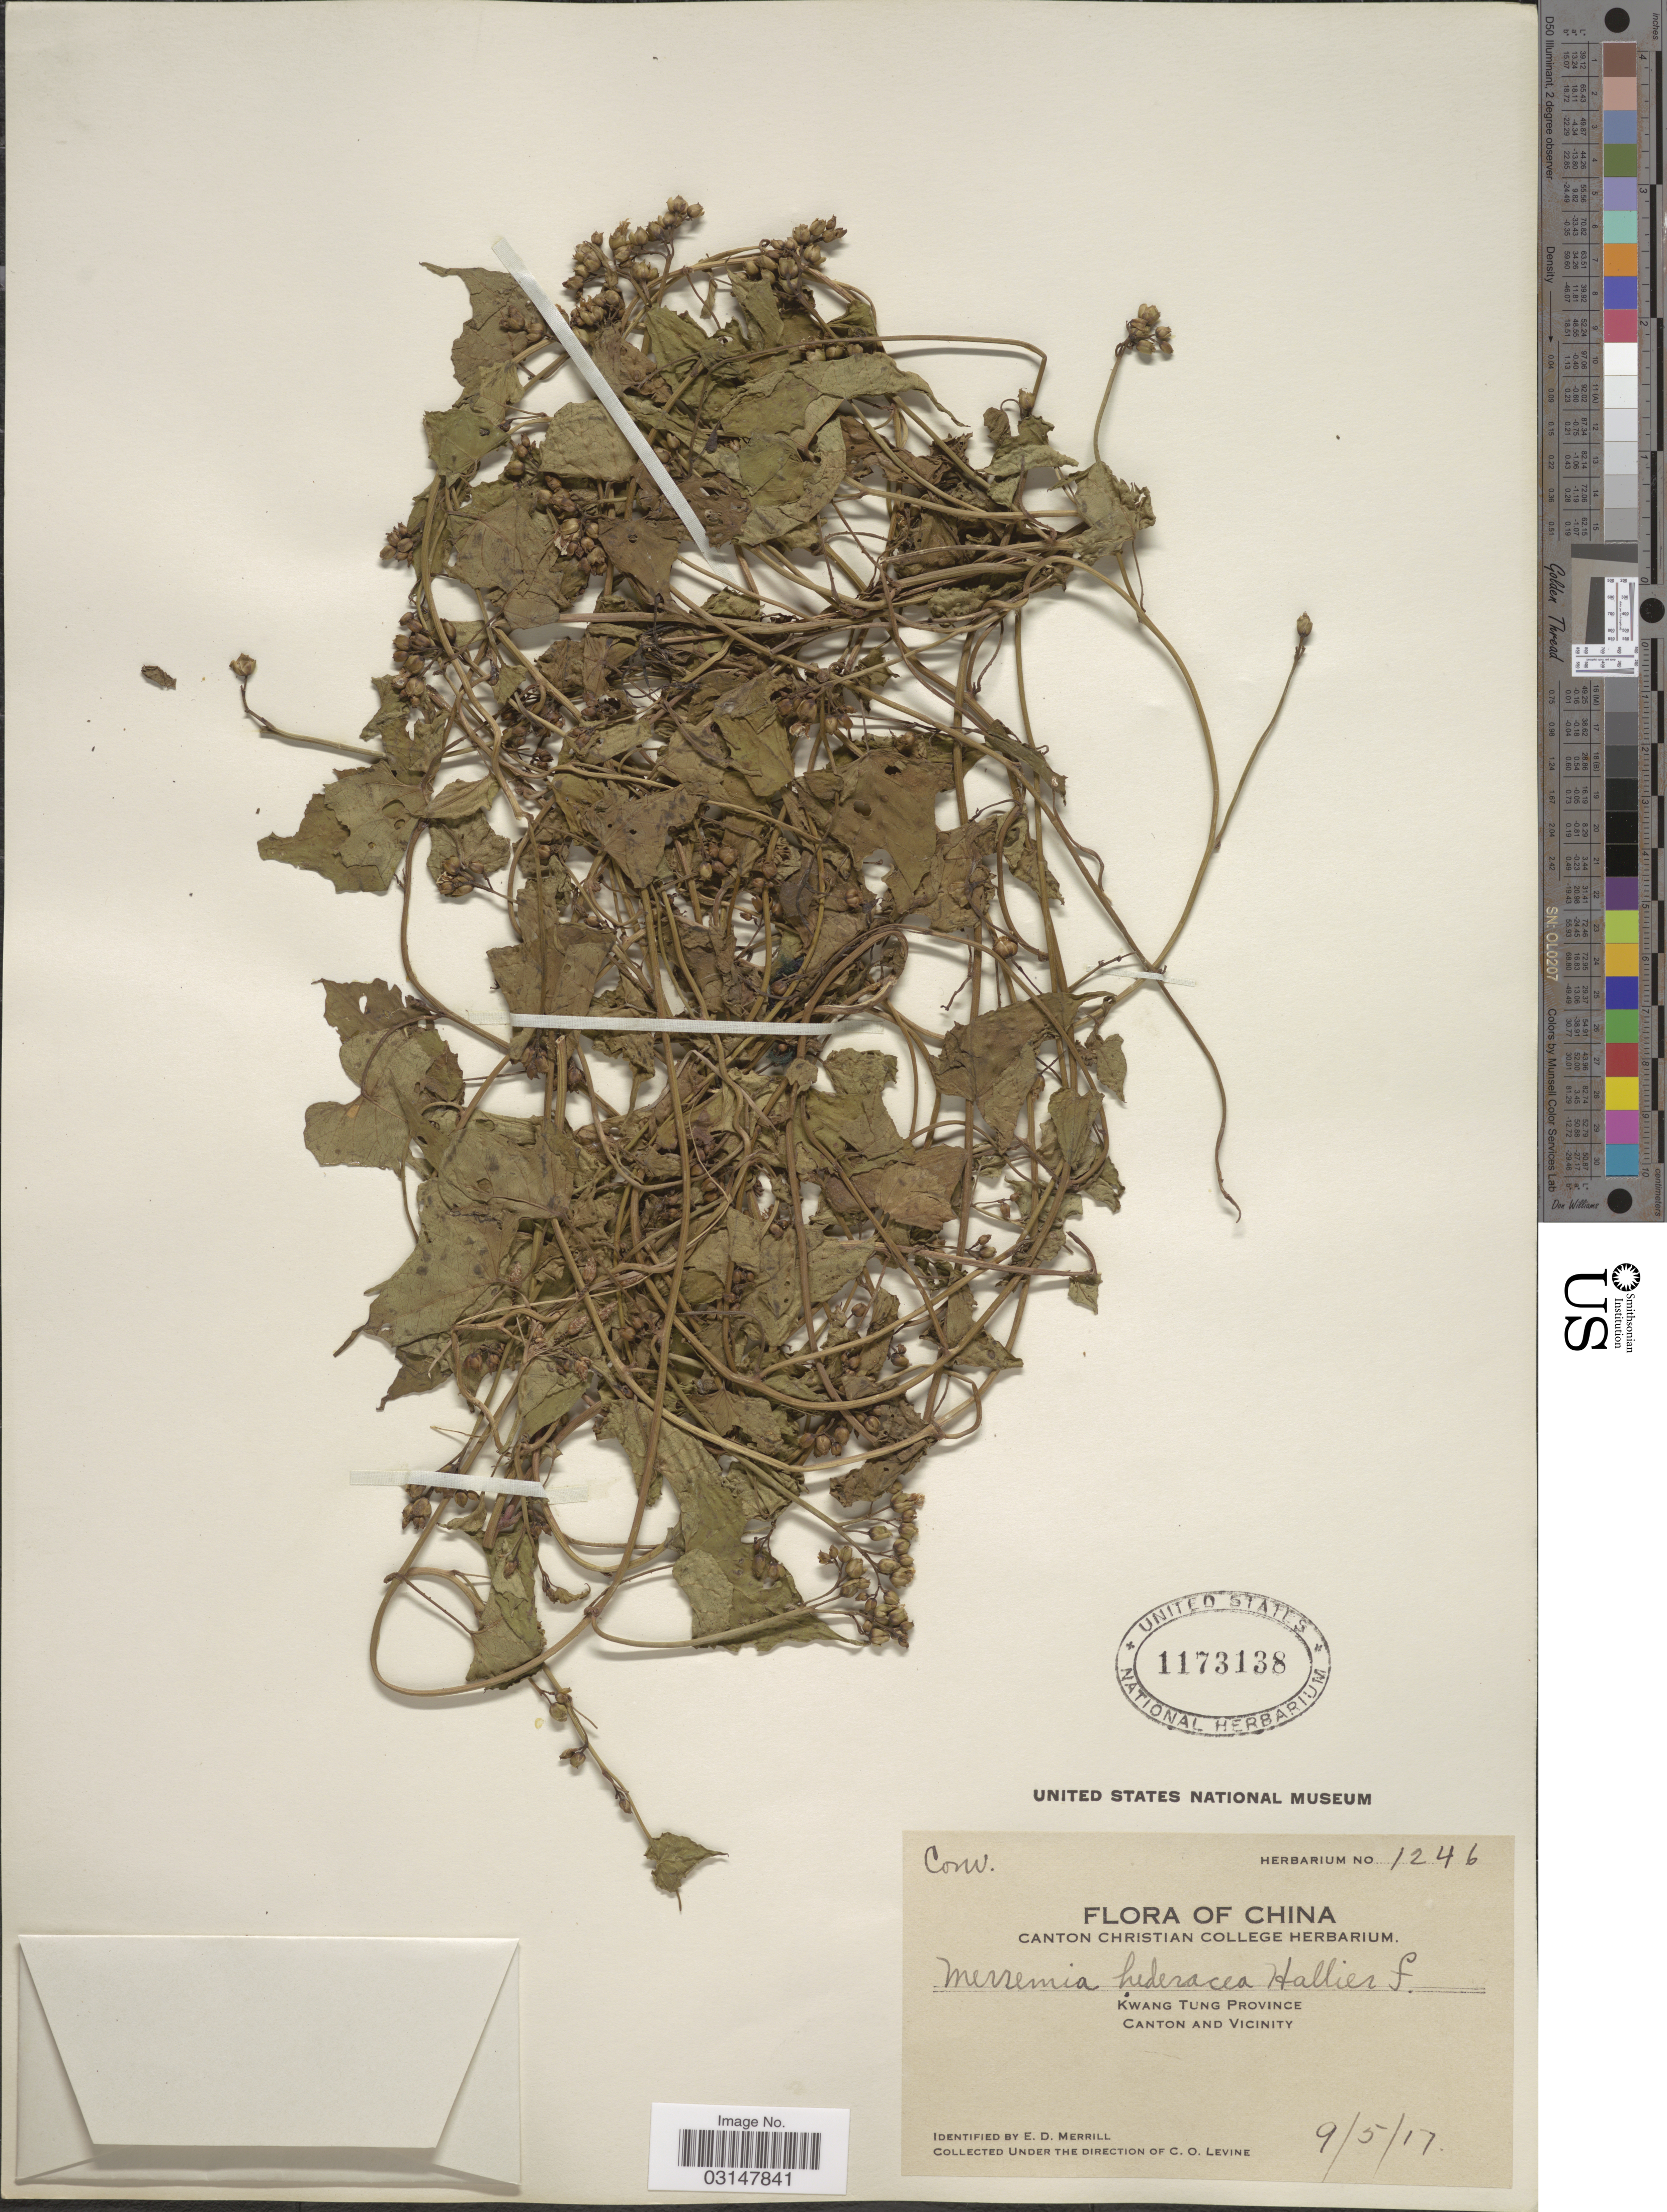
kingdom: Plantae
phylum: Tracheophyta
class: Magnoliopsida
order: Solanales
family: Convolvulaceae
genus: Merremia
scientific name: Merremia hederacea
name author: (Burm. f.) Hallier f.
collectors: C. O. Levine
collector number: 1246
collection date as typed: Transcribed d/m/y: 9/5/17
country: China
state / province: Guangdong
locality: Kwong Tung Province. Canton and Vicinity.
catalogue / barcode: US 1173138